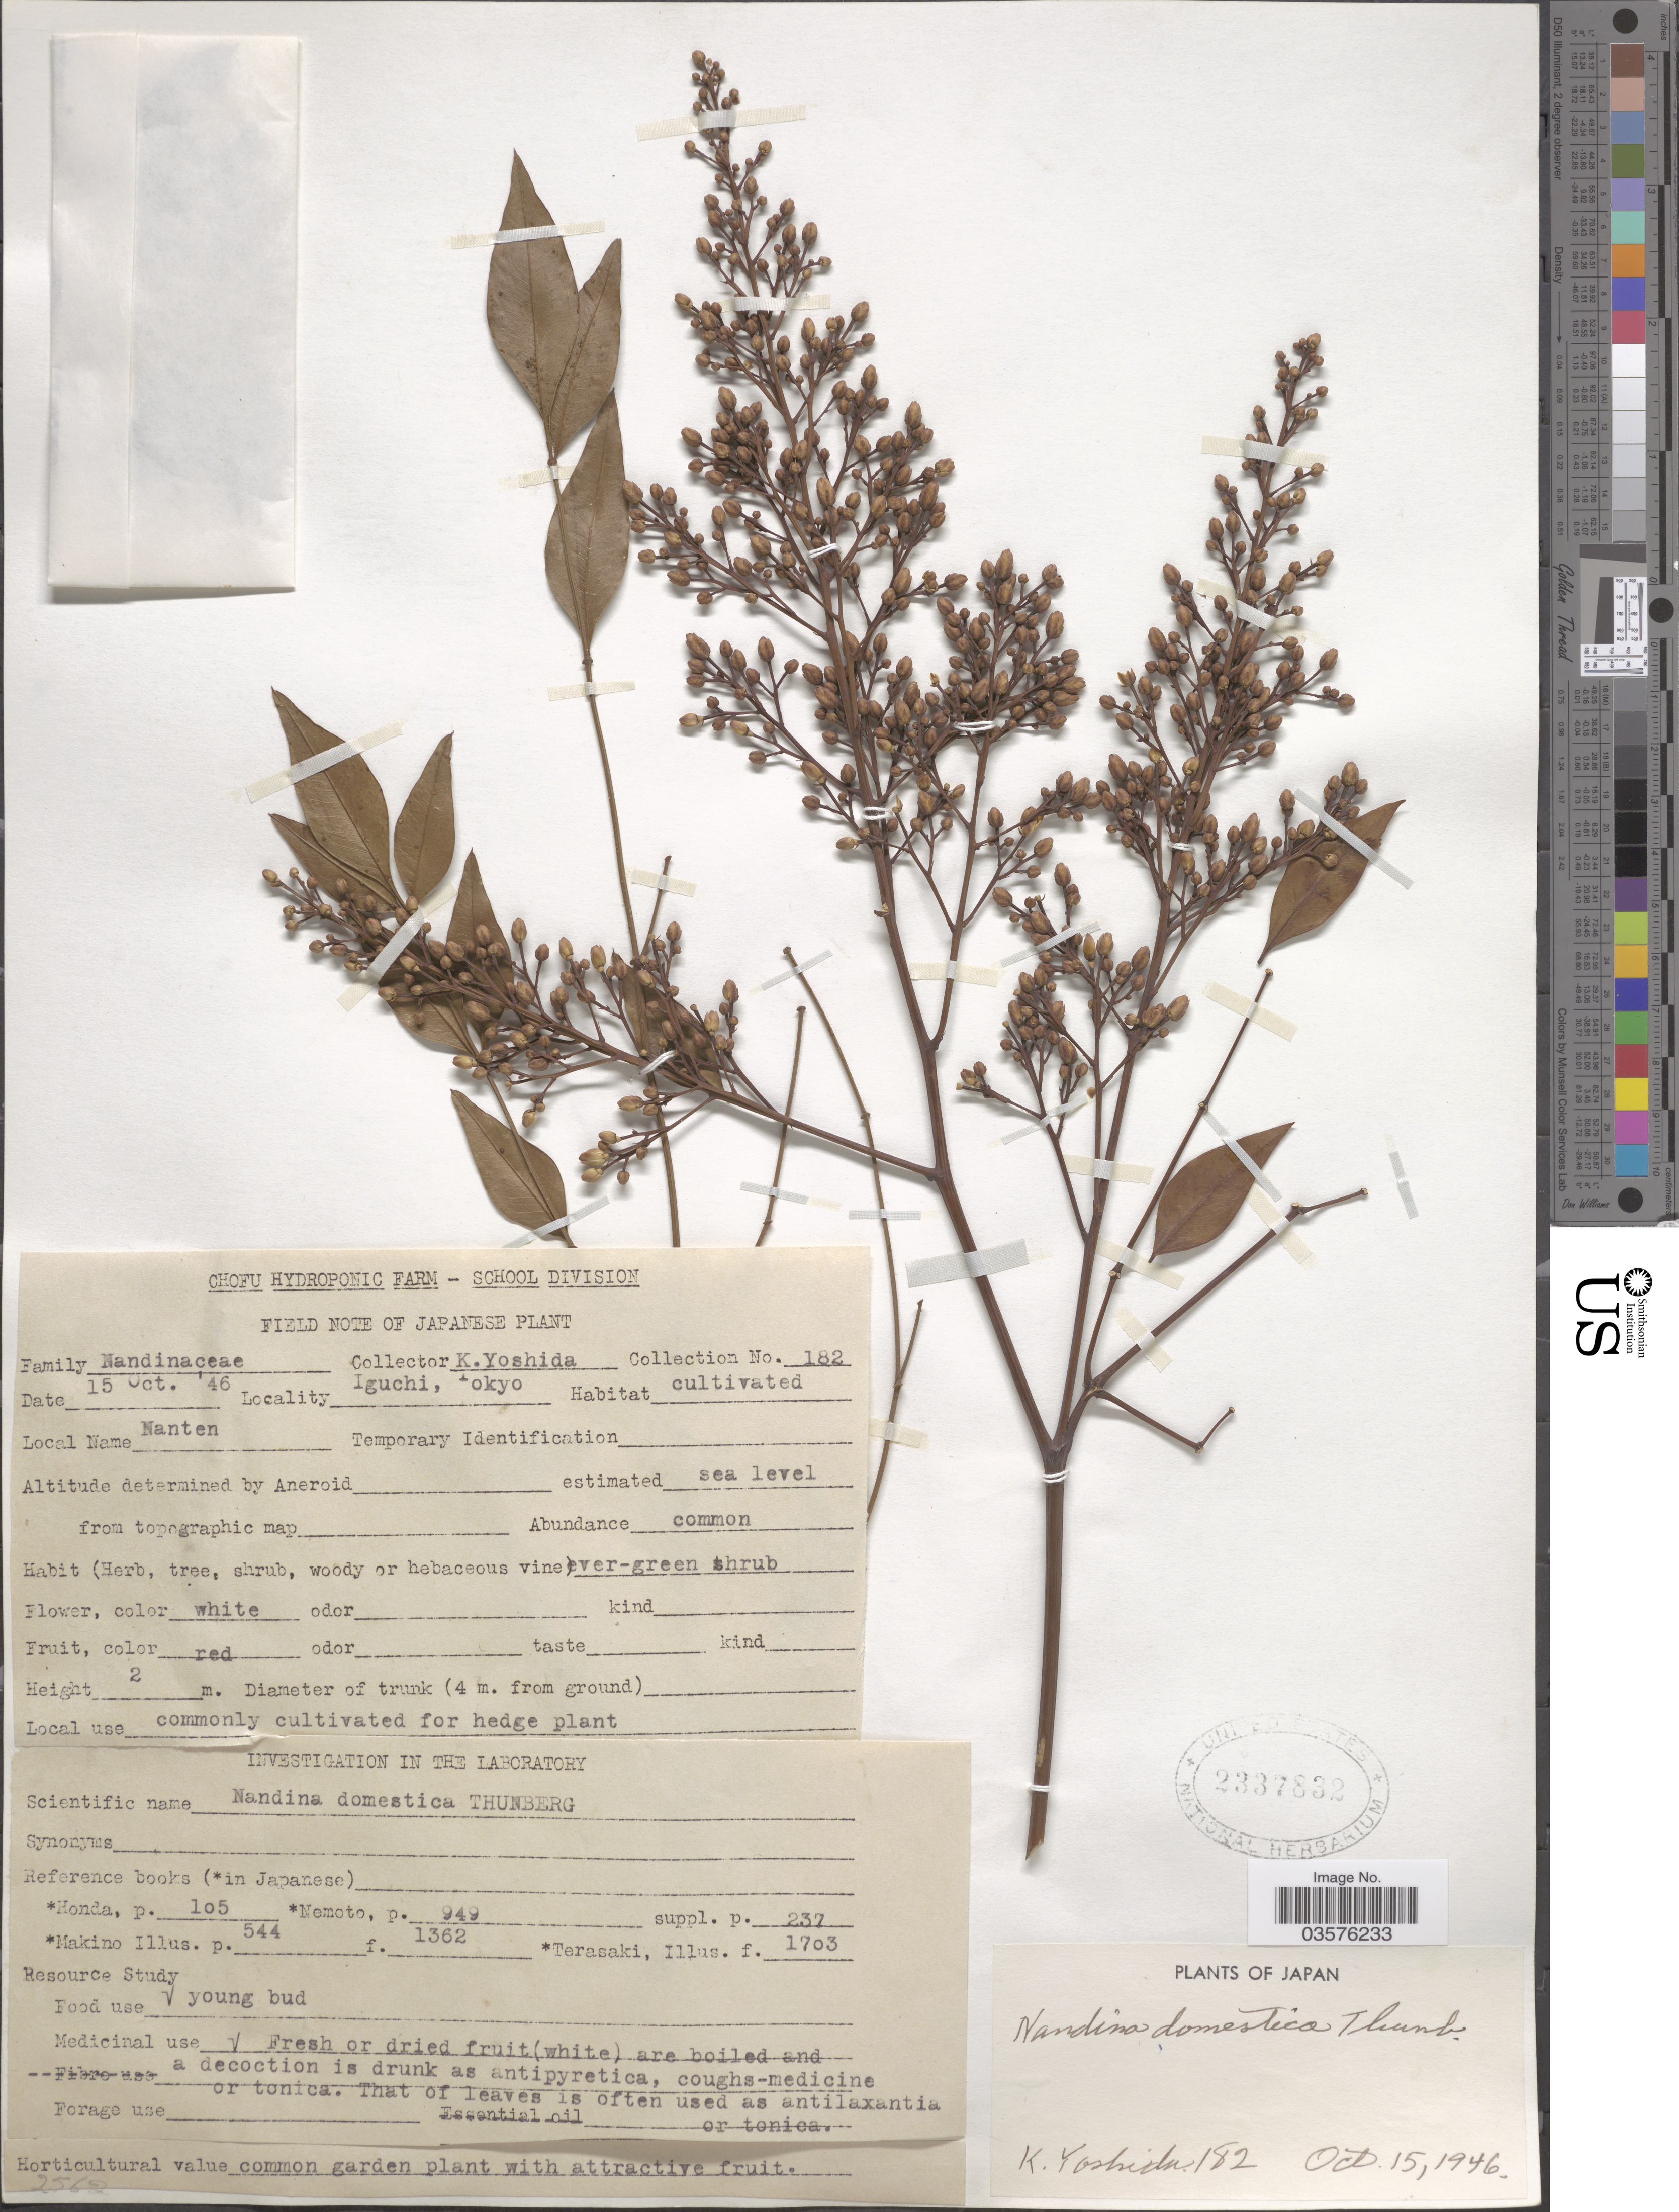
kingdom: Plantae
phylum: Tracheophyta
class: Magnoliopsida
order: Ranunculales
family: Berberidaceae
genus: Nandina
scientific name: Nandina domestica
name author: Thunb.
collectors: K. Yoshida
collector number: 182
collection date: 1946-10-15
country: Japan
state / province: Tokyo, Federal City of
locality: Iguchi.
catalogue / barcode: US 2337832